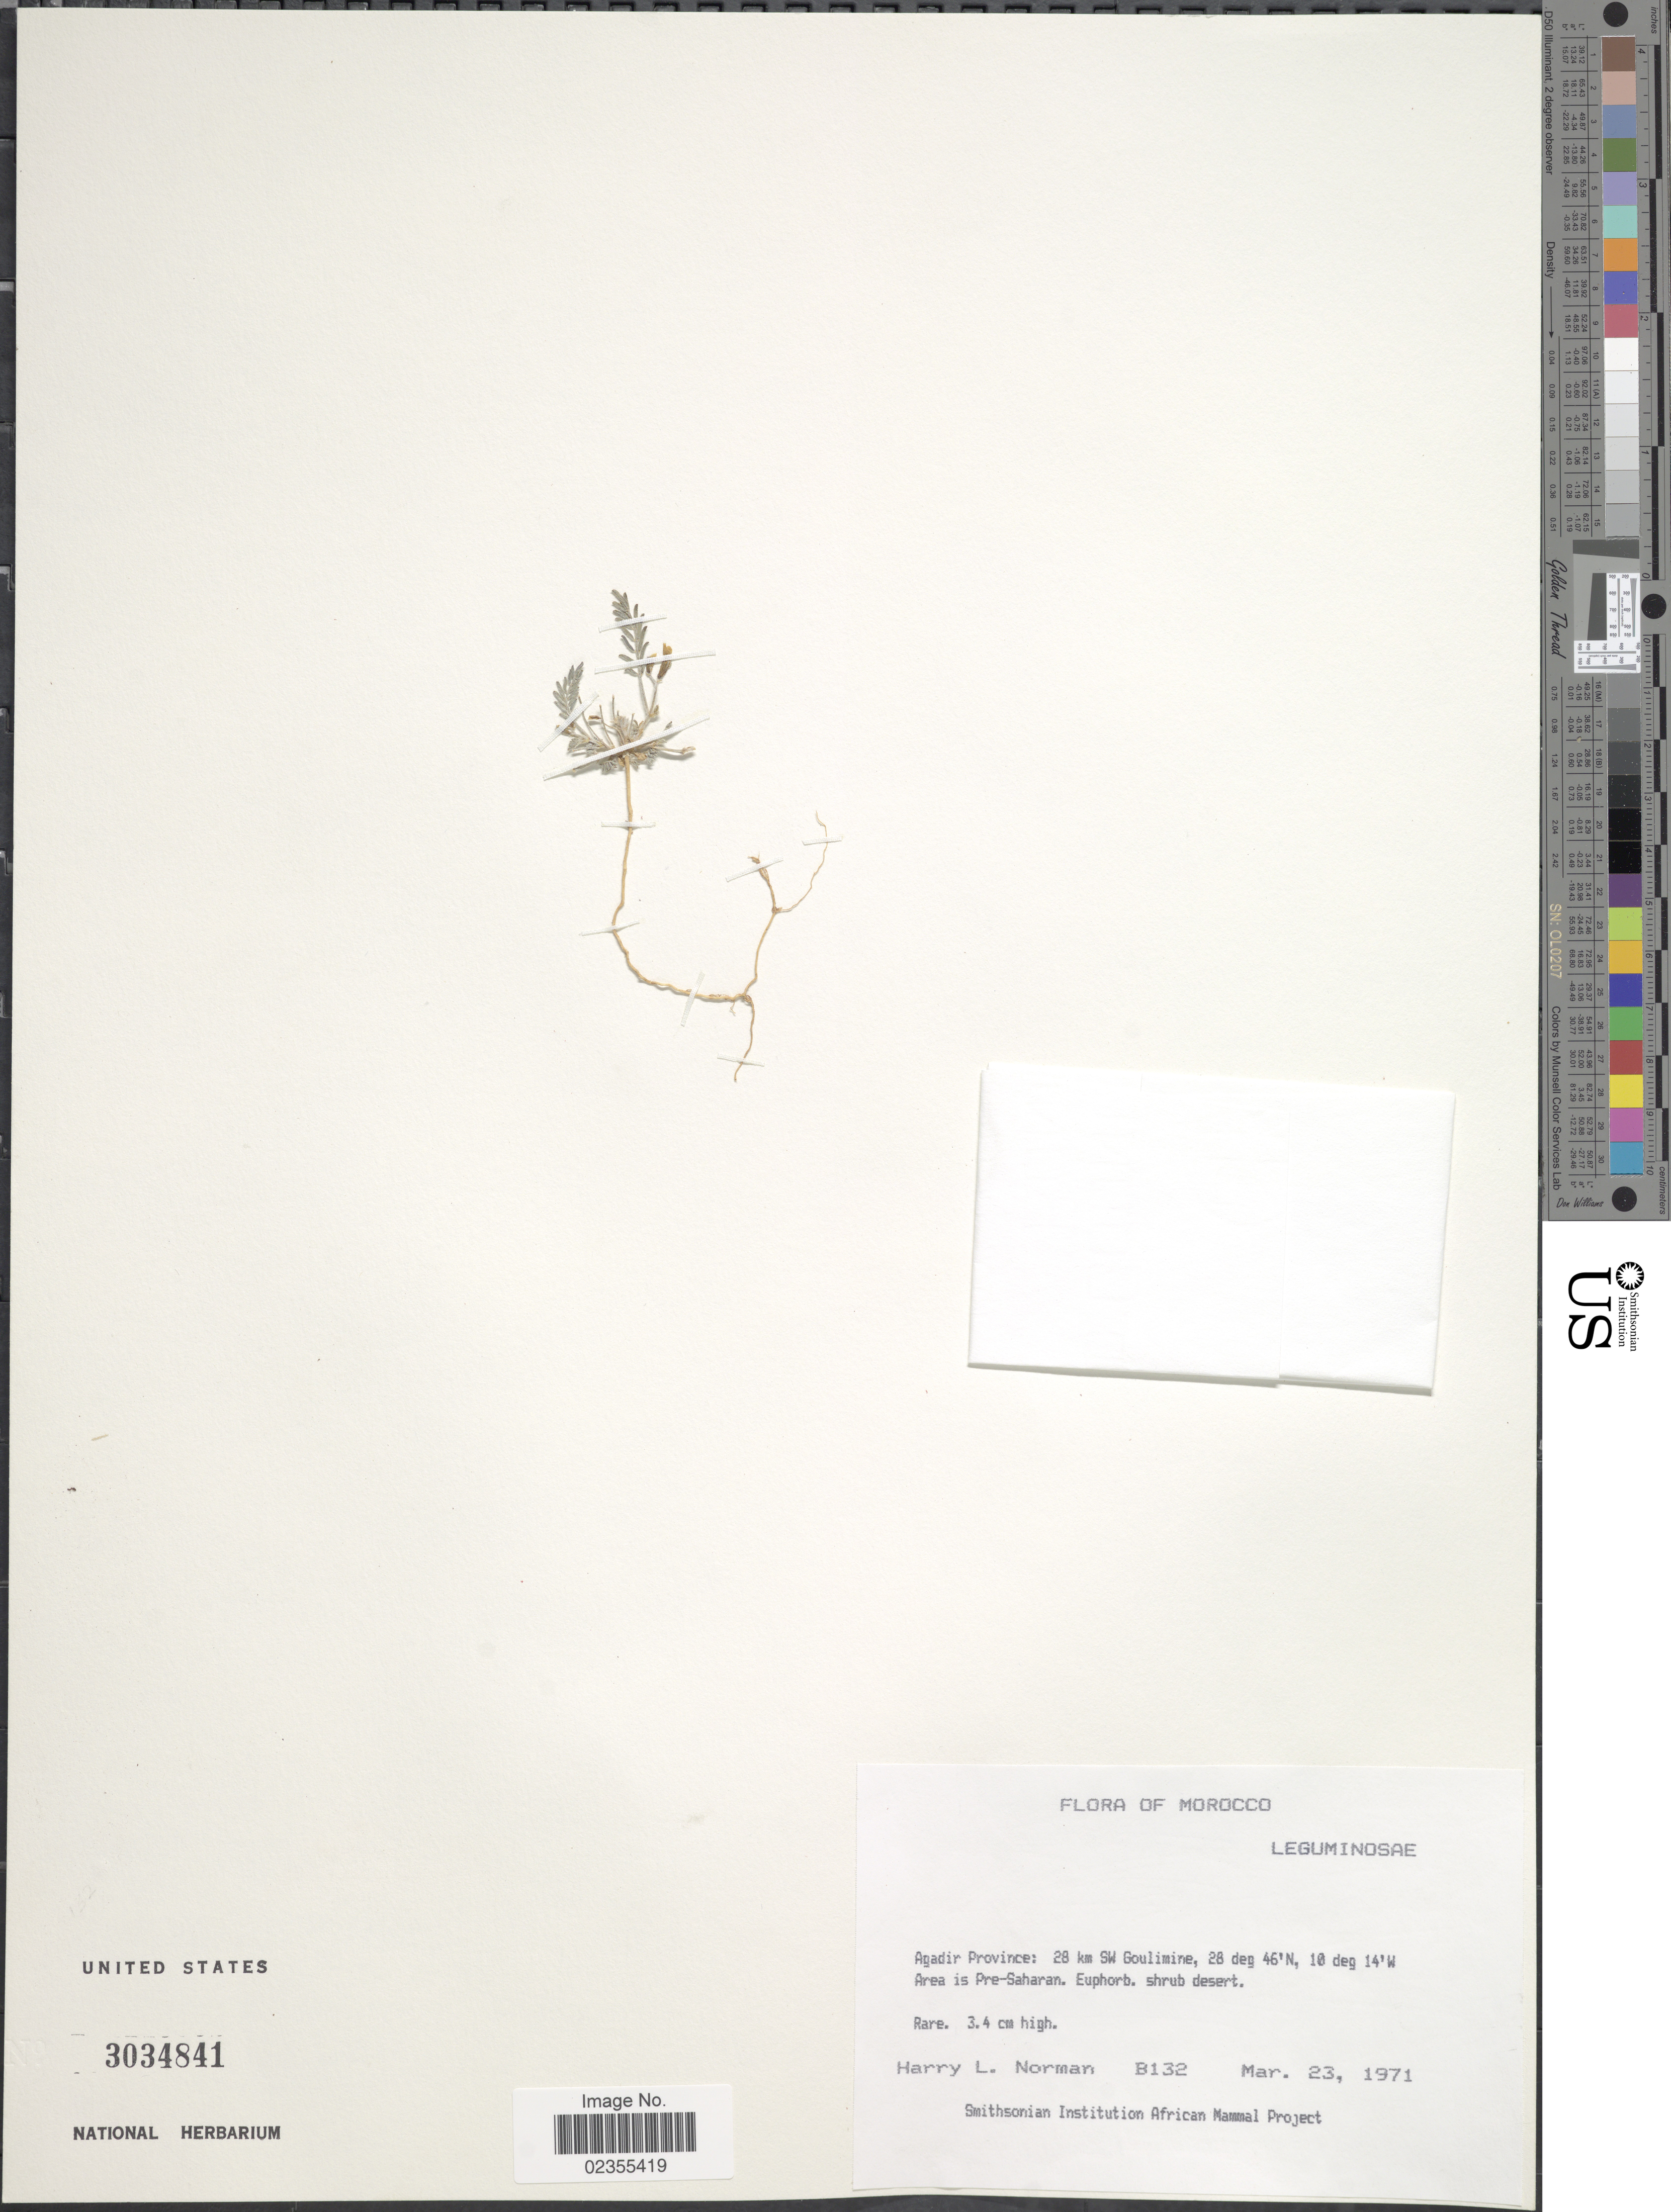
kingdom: Plantae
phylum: Tracheophyta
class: Magnoliopsida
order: Fabales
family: Fabaceae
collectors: Norman, H.L.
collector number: B132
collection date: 1971-03-23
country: Morocco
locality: Agadir Province: 28 km SW Goulimine, Area is Pre-Saharan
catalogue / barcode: US 3034841